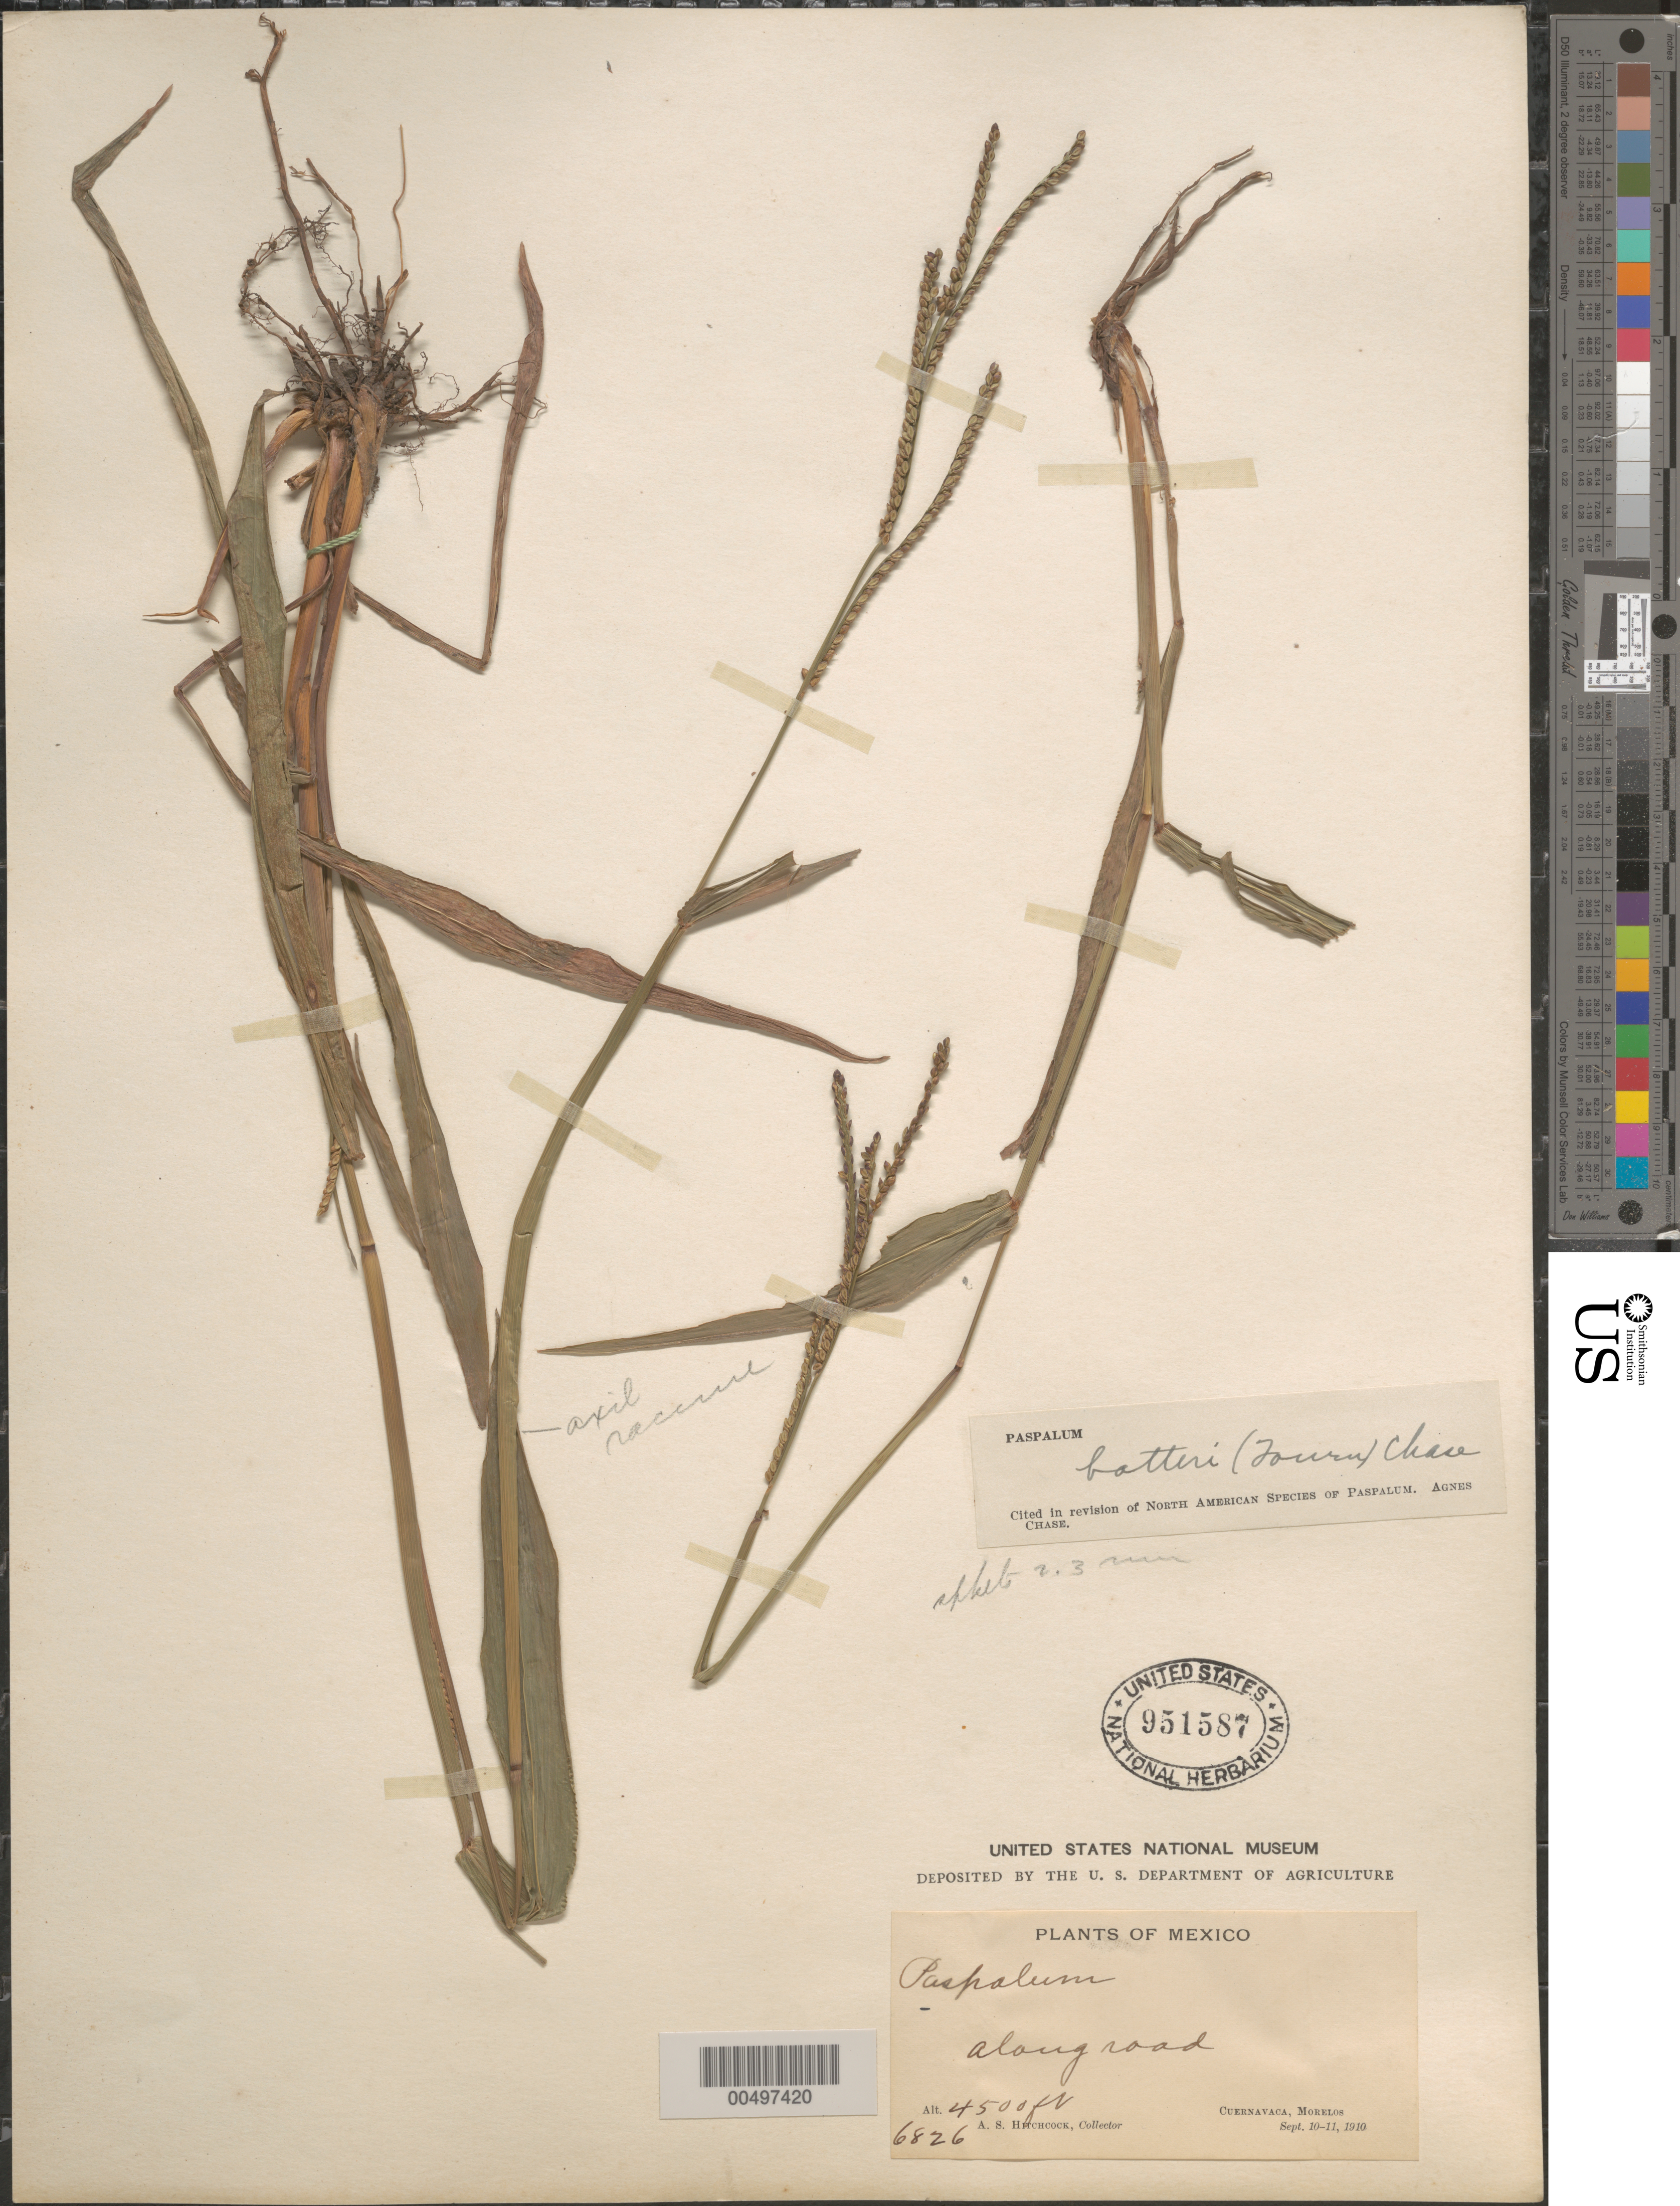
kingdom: Plantae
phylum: Tracheophyta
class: Liliopsida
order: Poales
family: Poaceae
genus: Paspalum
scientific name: Paspalum botteri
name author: (E. Fourn.) Chase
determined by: Chase, [M.] Agnes, (US)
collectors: A. S. Hitchcock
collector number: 6826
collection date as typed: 10 Sep 1910 to 11 Sep 1910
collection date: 1910-09-11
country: Mexico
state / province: Morelos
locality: Cuernavaca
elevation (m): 1372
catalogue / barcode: US 951587